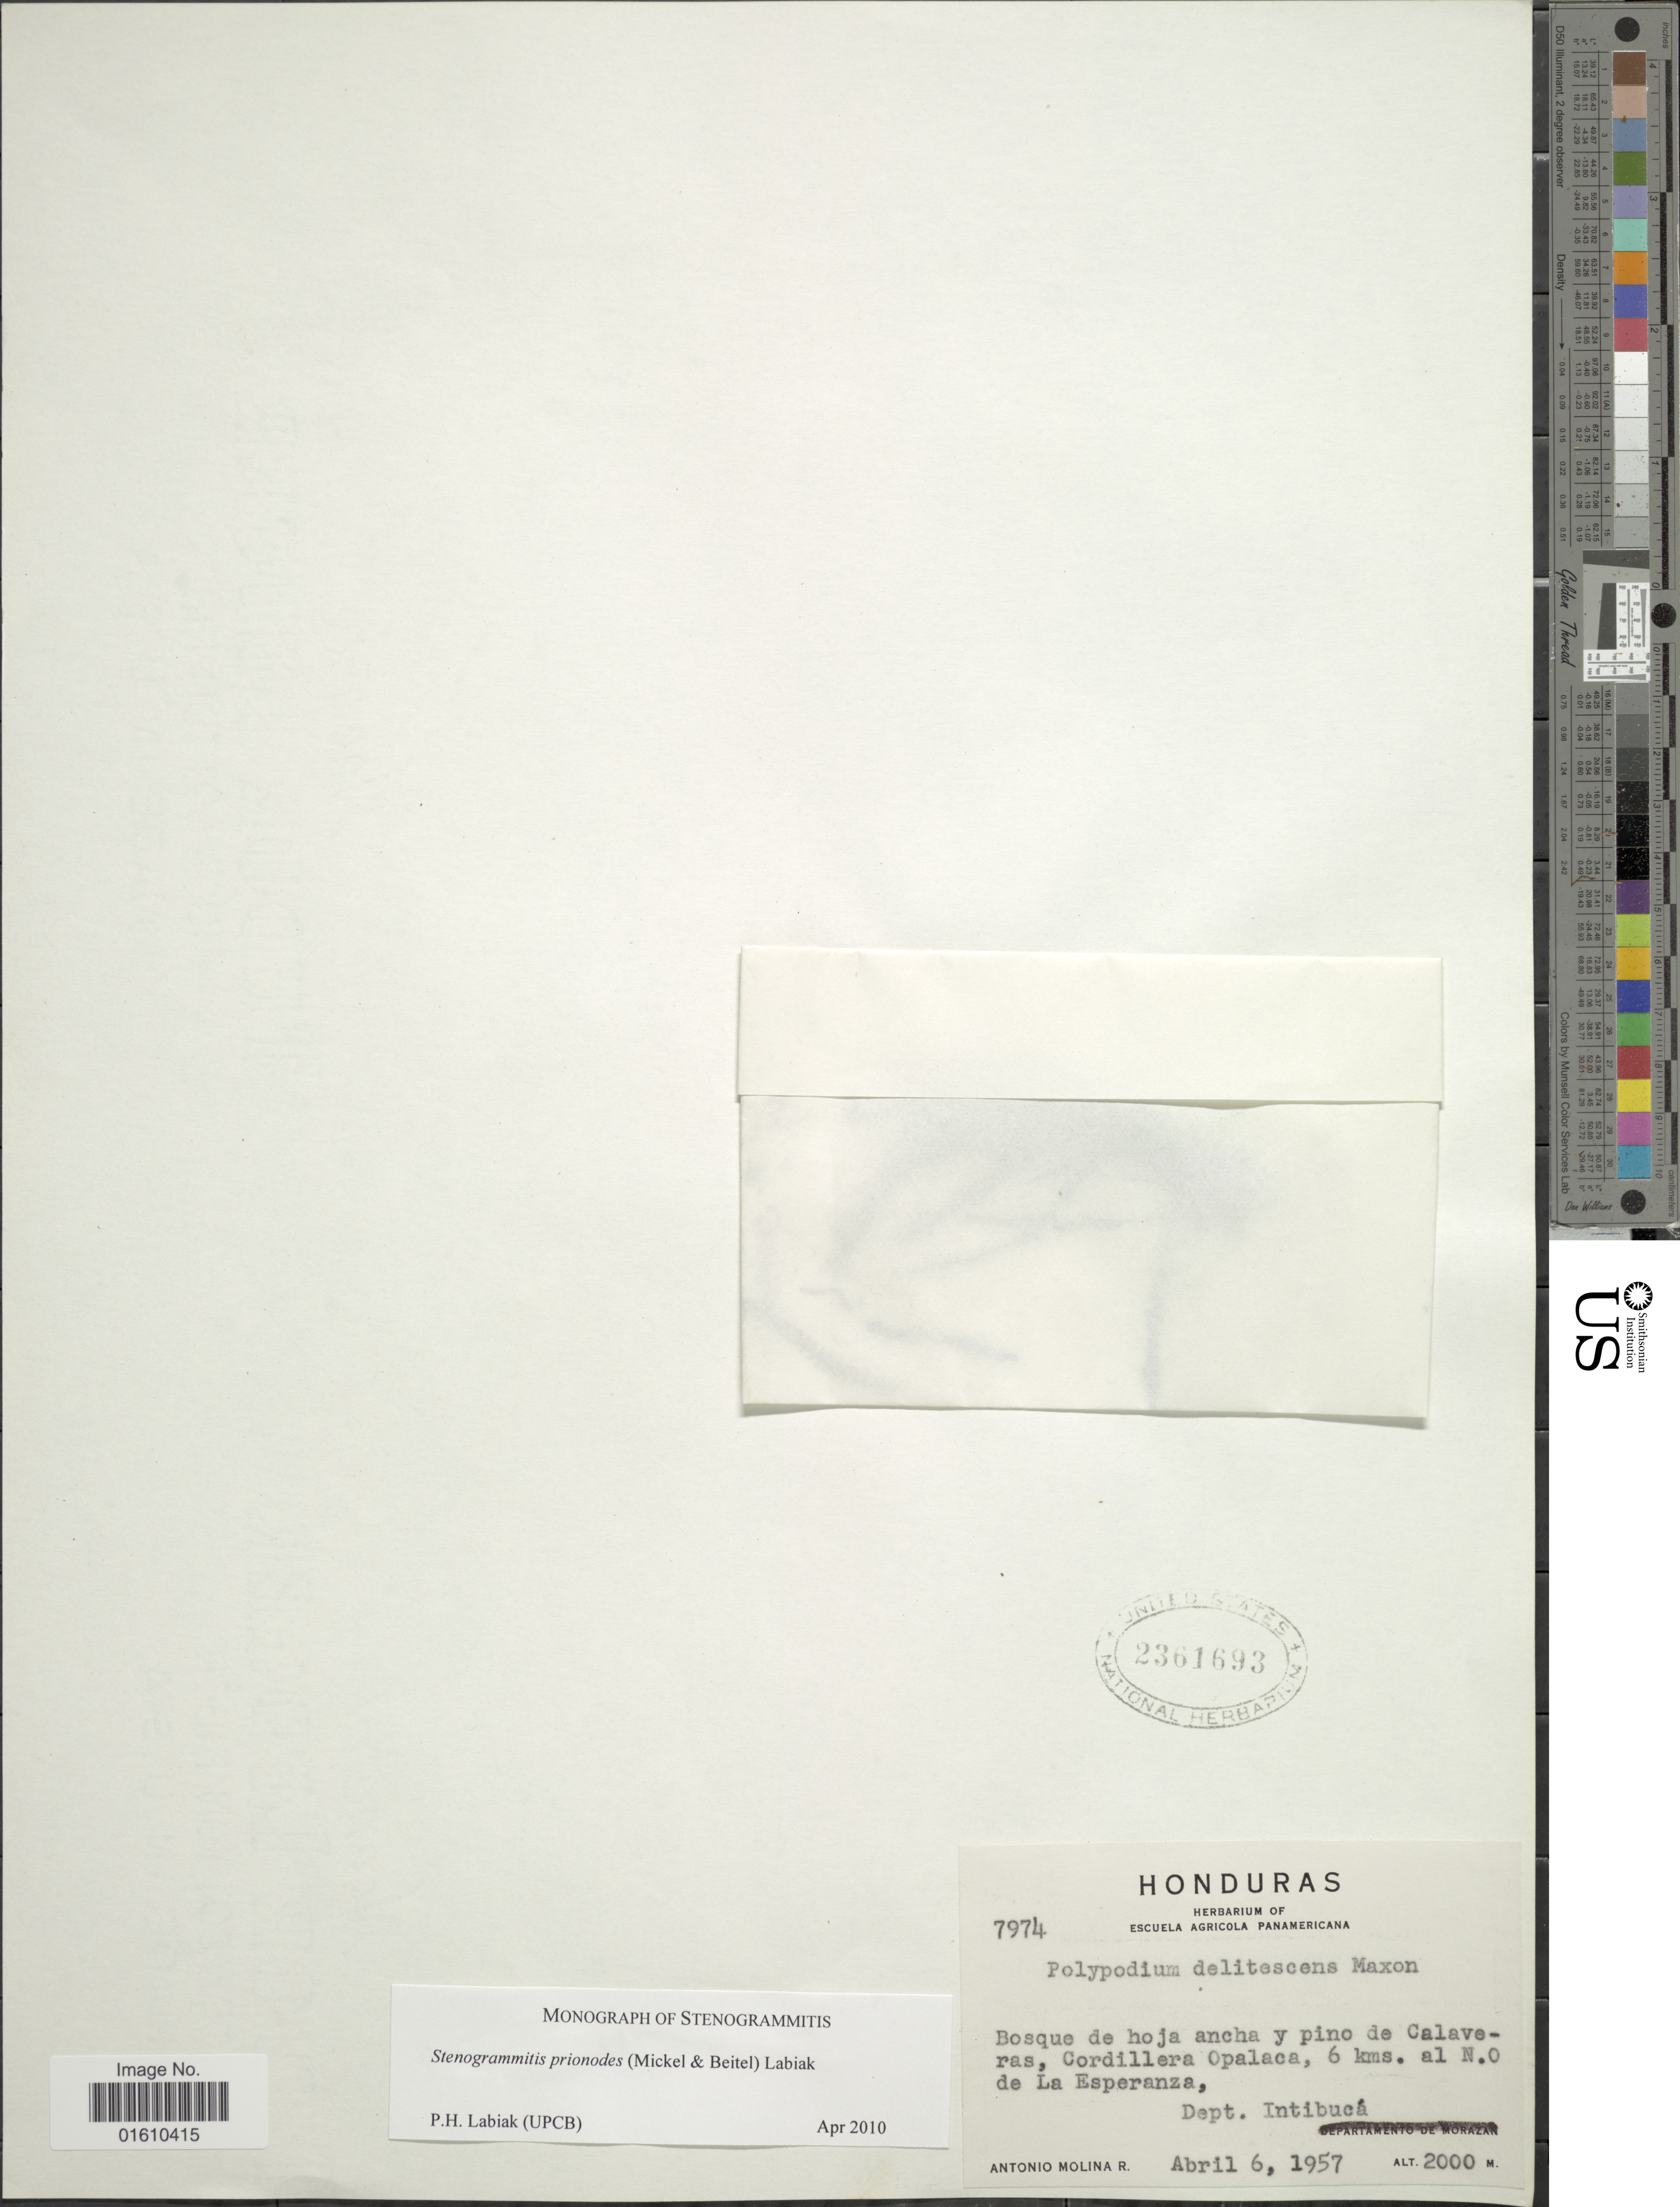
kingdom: Plantae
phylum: Tracheophyta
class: Polypodiopsida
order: Polypodiales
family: Polypodiaceae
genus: Stenogrammitis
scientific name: Stenogrammitis prionodes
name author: (Mickel & Beitel) Labiak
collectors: A. Molina R.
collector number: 7974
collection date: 1957-04-06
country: Honduras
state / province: Intibuca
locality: Bosque de hoja ancha y pino de Calaveras, Cordillera Opalaca, 6 kms. al N.O, de La Esperanza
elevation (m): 2000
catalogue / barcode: US 2361693